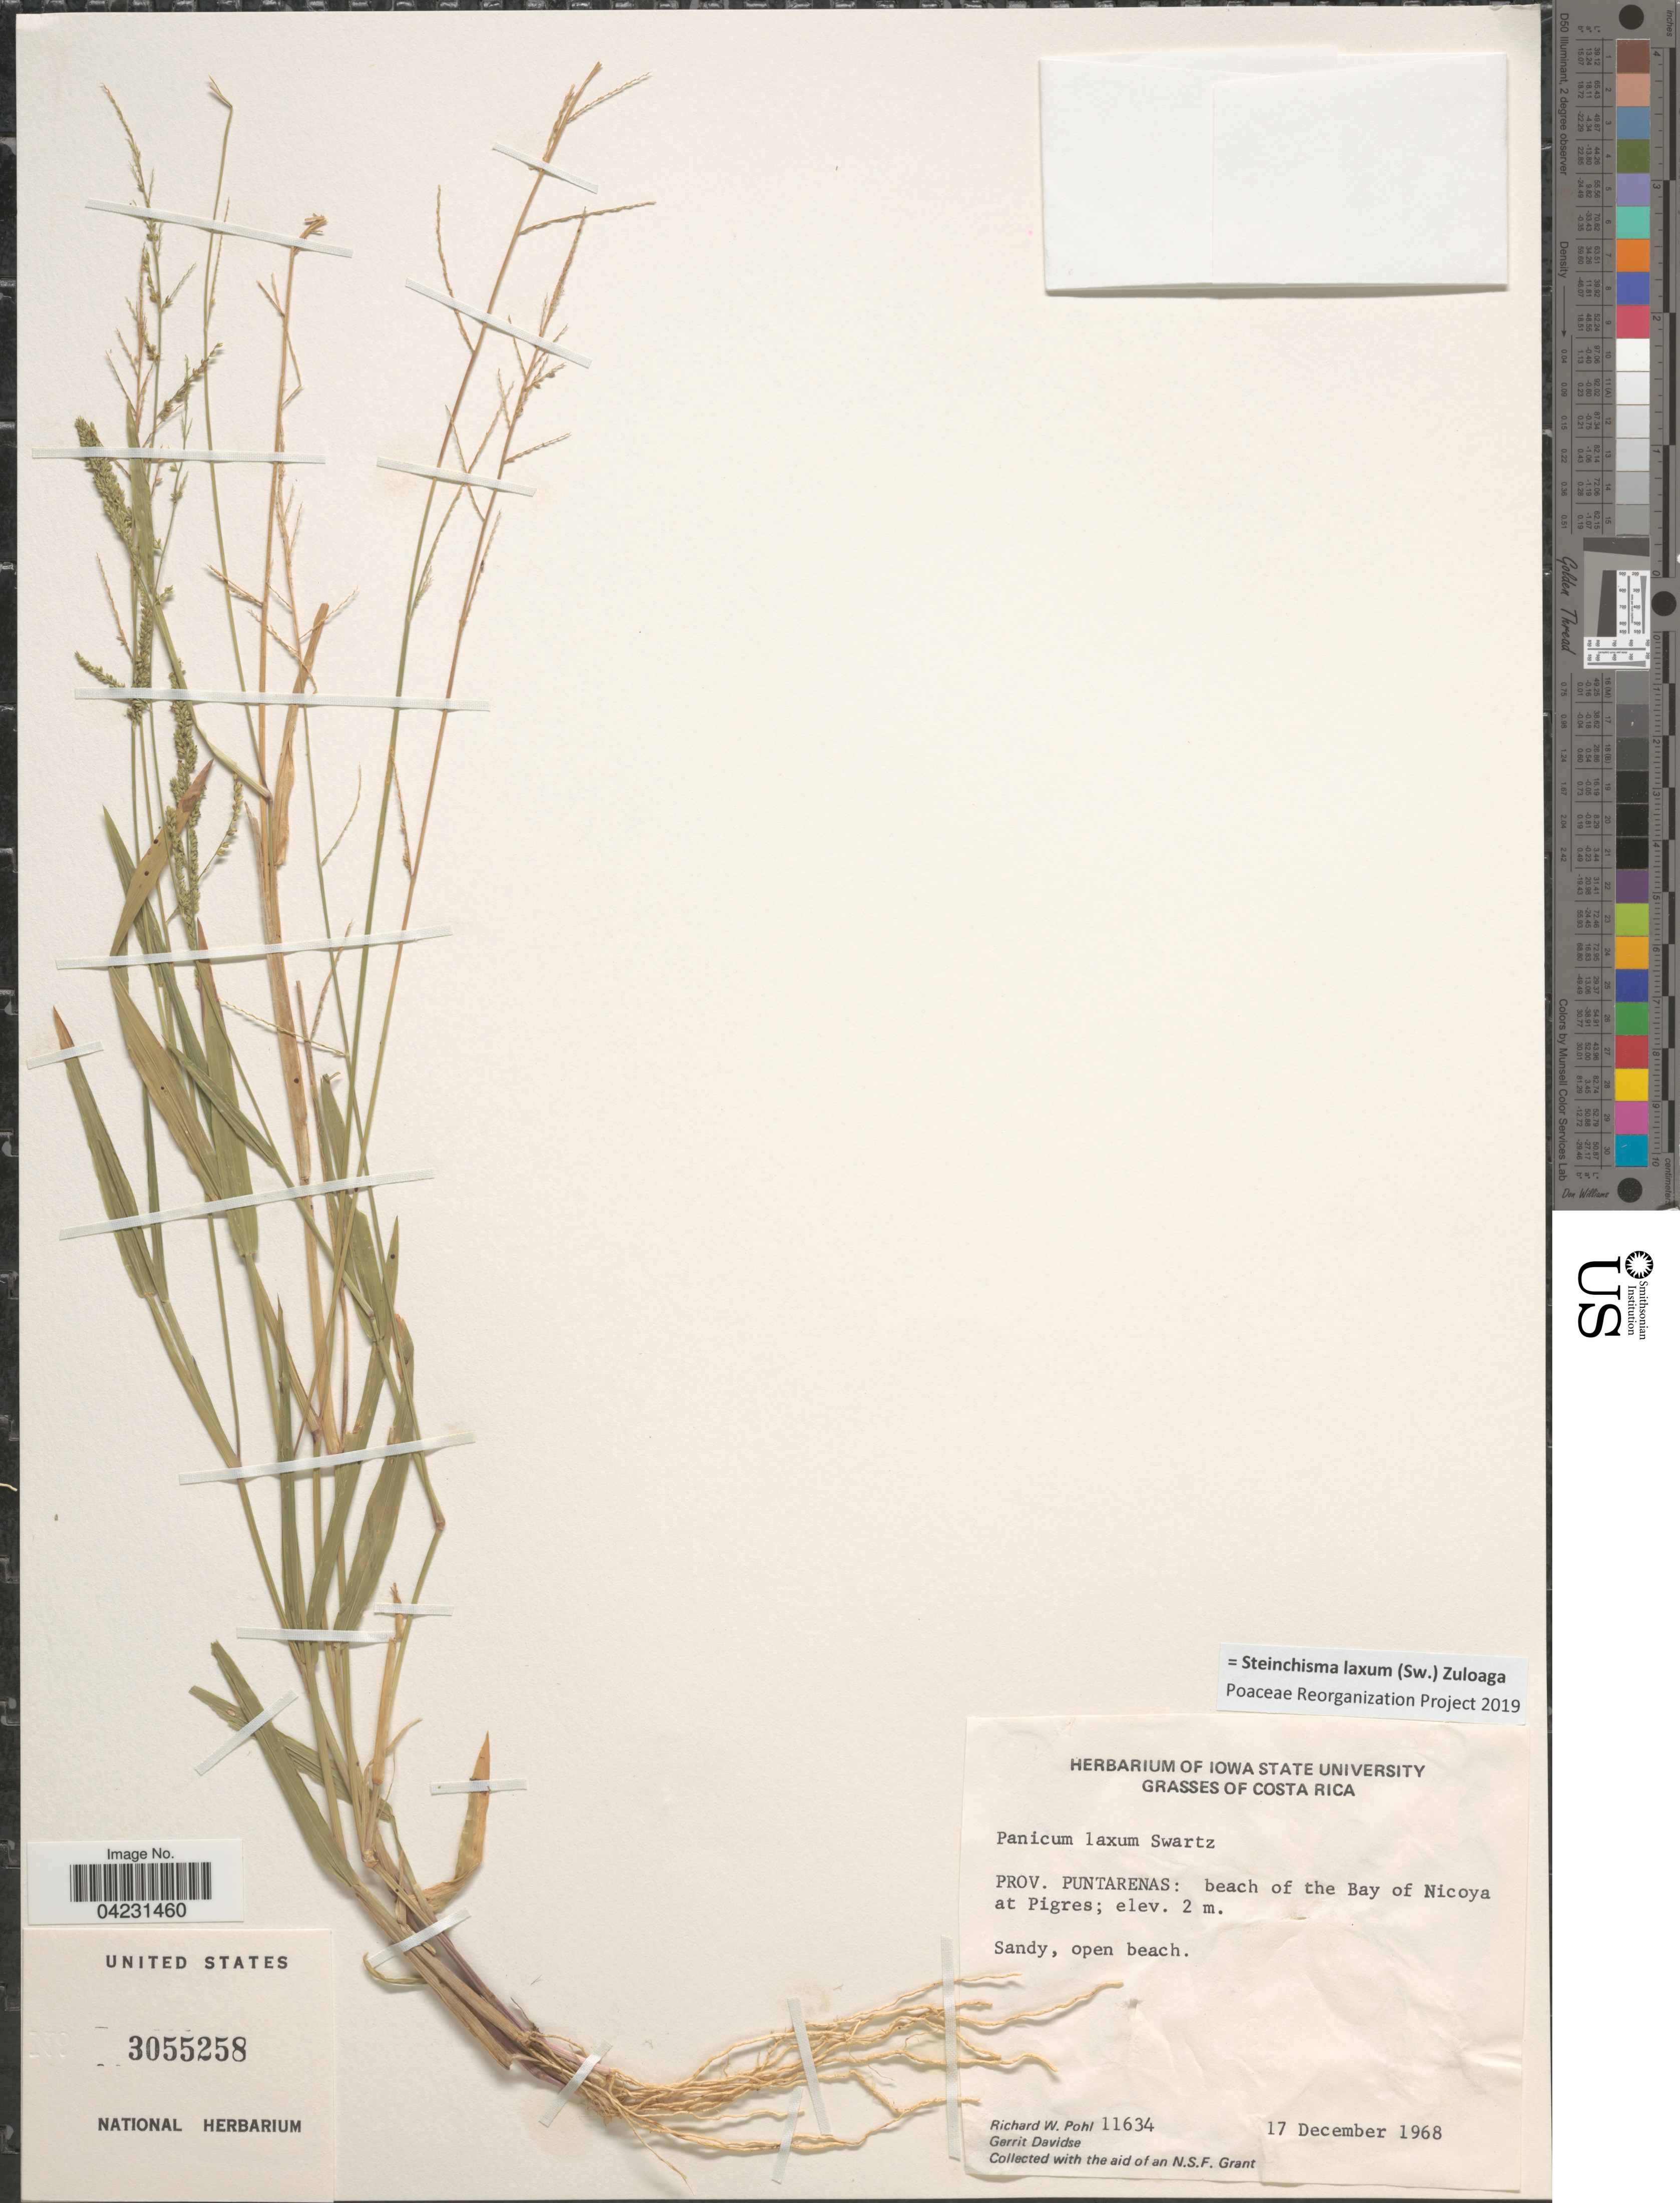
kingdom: Plantae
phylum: Tracheophyta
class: Liliopsida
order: Poales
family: Poaceae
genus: Steinchisma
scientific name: Steinchisma laxum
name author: (Sw.) Zuloaga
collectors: R. W. Pohl & G. Davidse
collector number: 11634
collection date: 1968-12-17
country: Costa Rica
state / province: Puntarenas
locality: Beach of the Bay of Nicoya at Pigres.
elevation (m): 2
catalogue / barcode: US 3055258